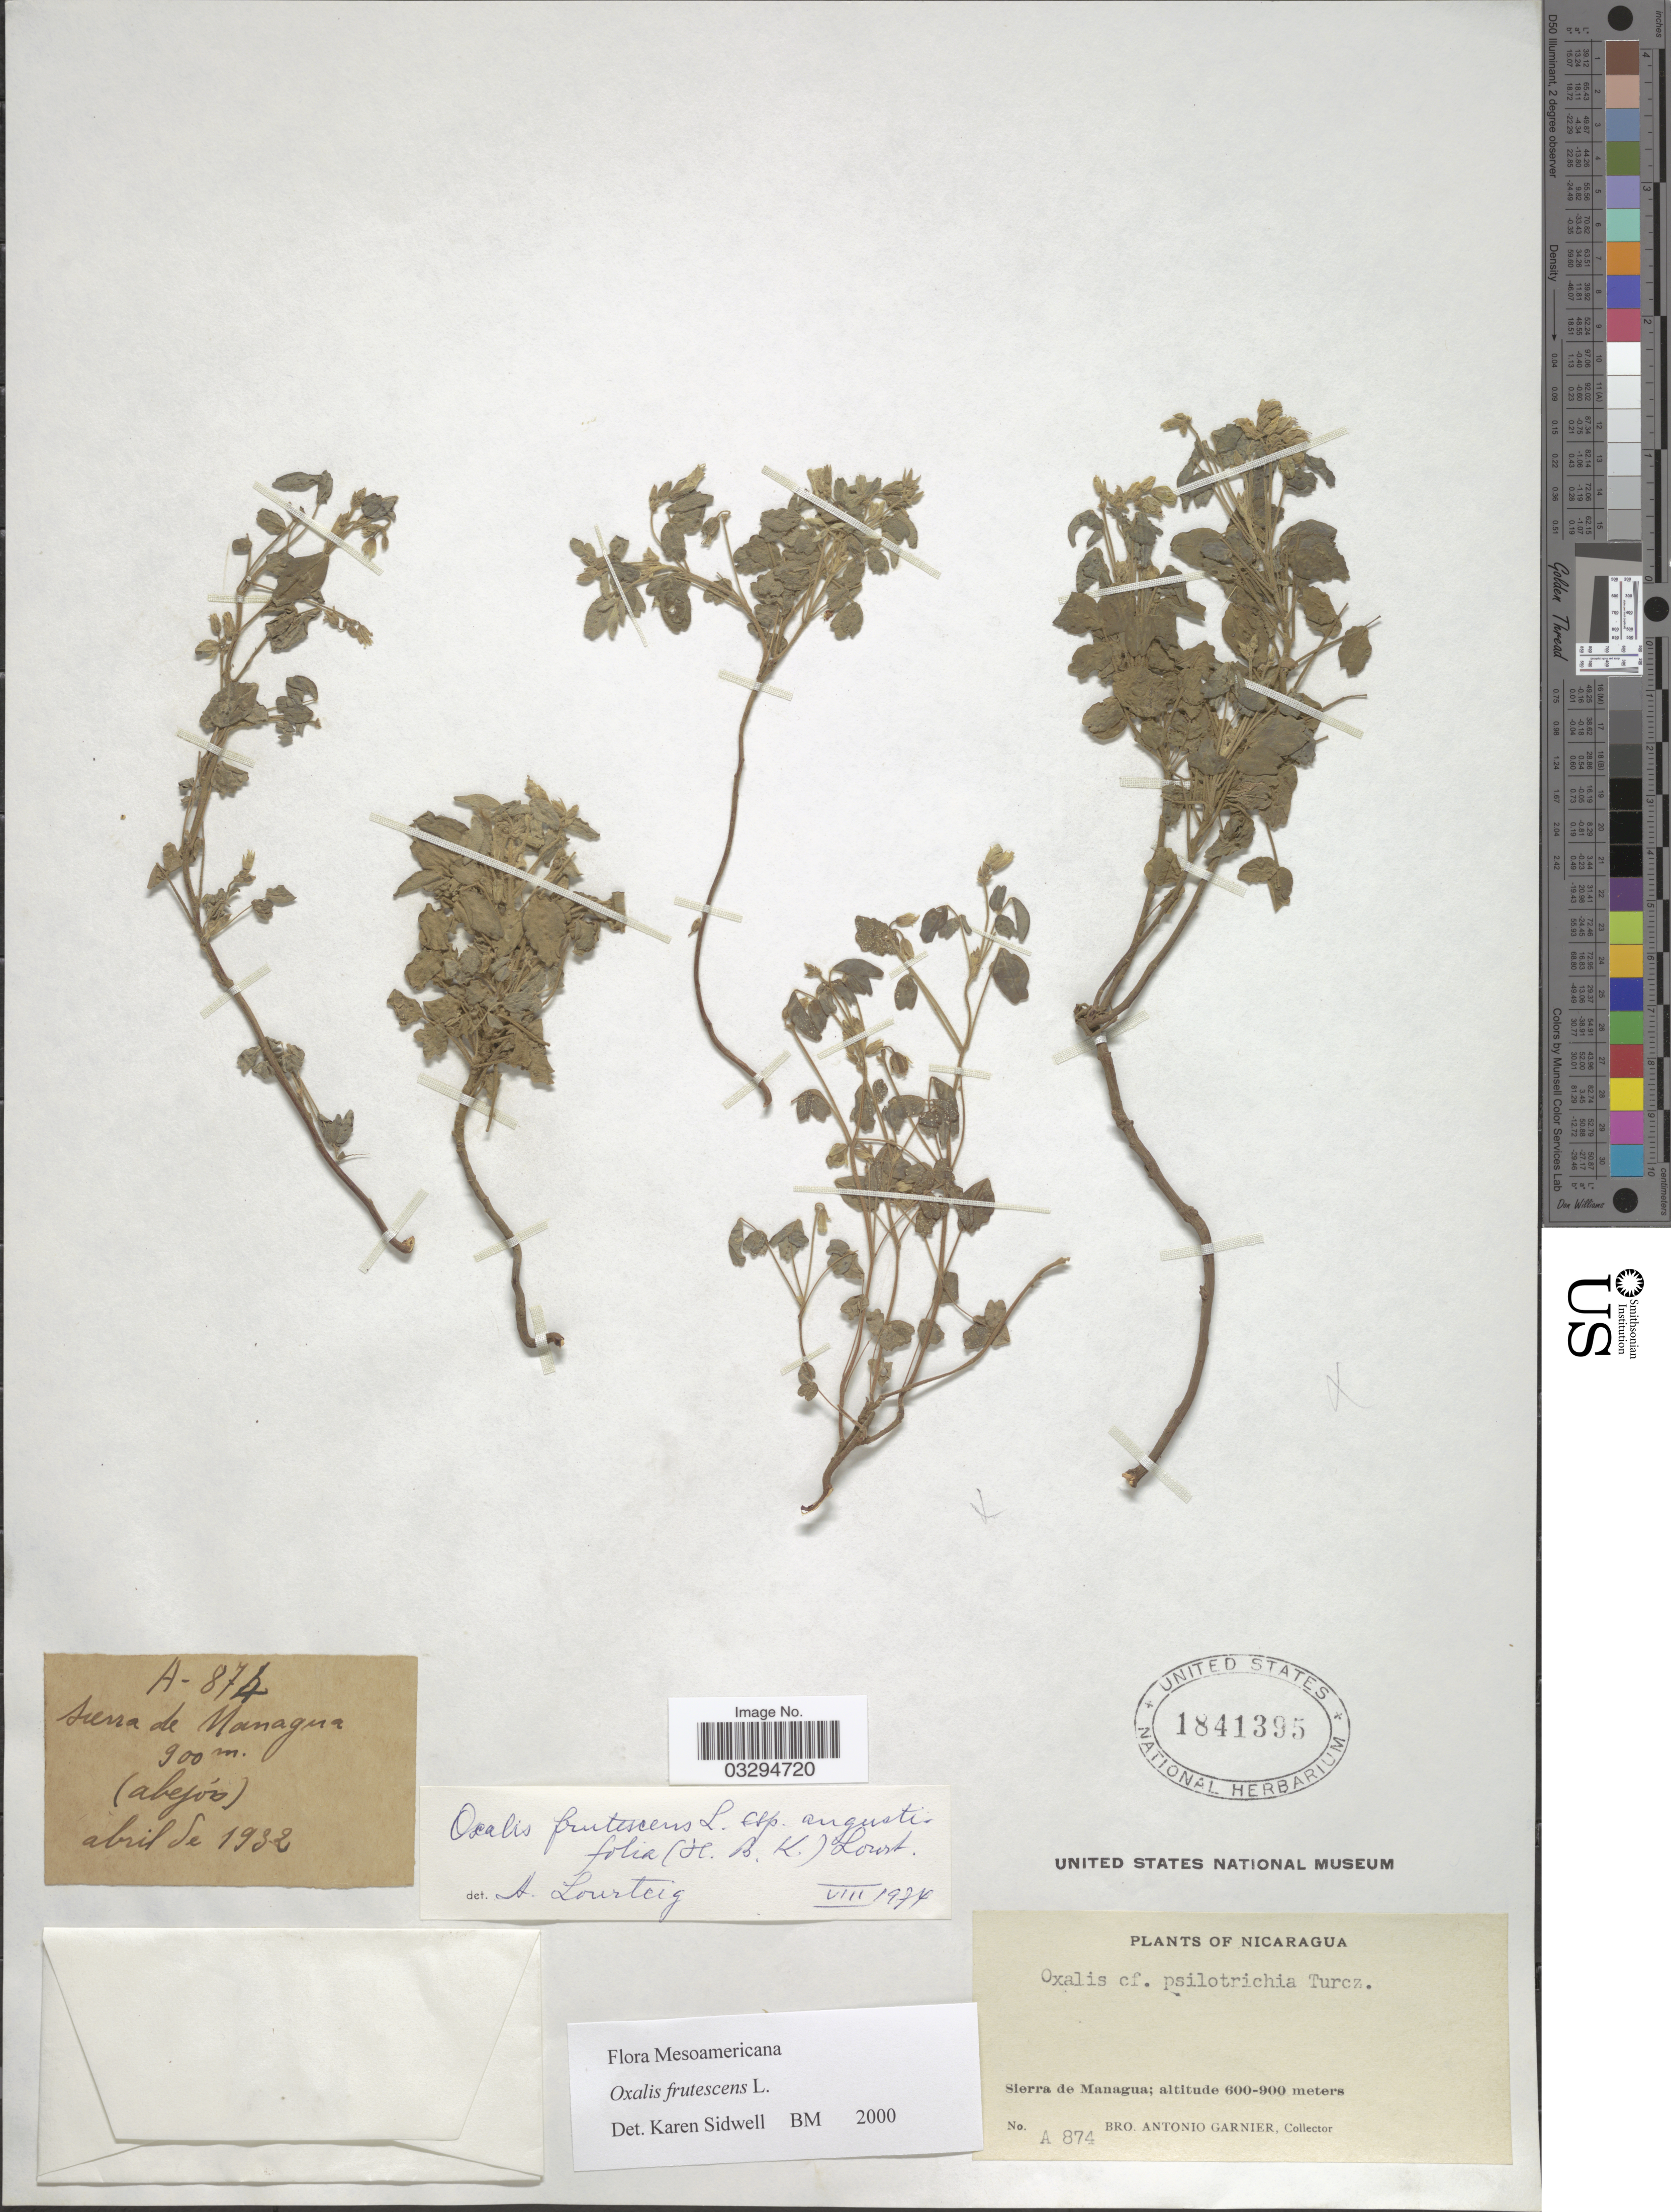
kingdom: Plantae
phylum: Tracheophyta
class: Magnoliopsida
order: Oxalidales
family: Oxalidaceae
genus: Oxalis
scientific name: Oxalis frutescens subsp. angustifolia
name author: (Kunth) Lourteig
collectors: Bro. A. Garnier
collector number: A-874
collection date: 1932-04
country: Nicaragua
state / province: Managua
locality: Sierra de Managua.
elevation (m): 900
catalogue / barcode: US 1841395